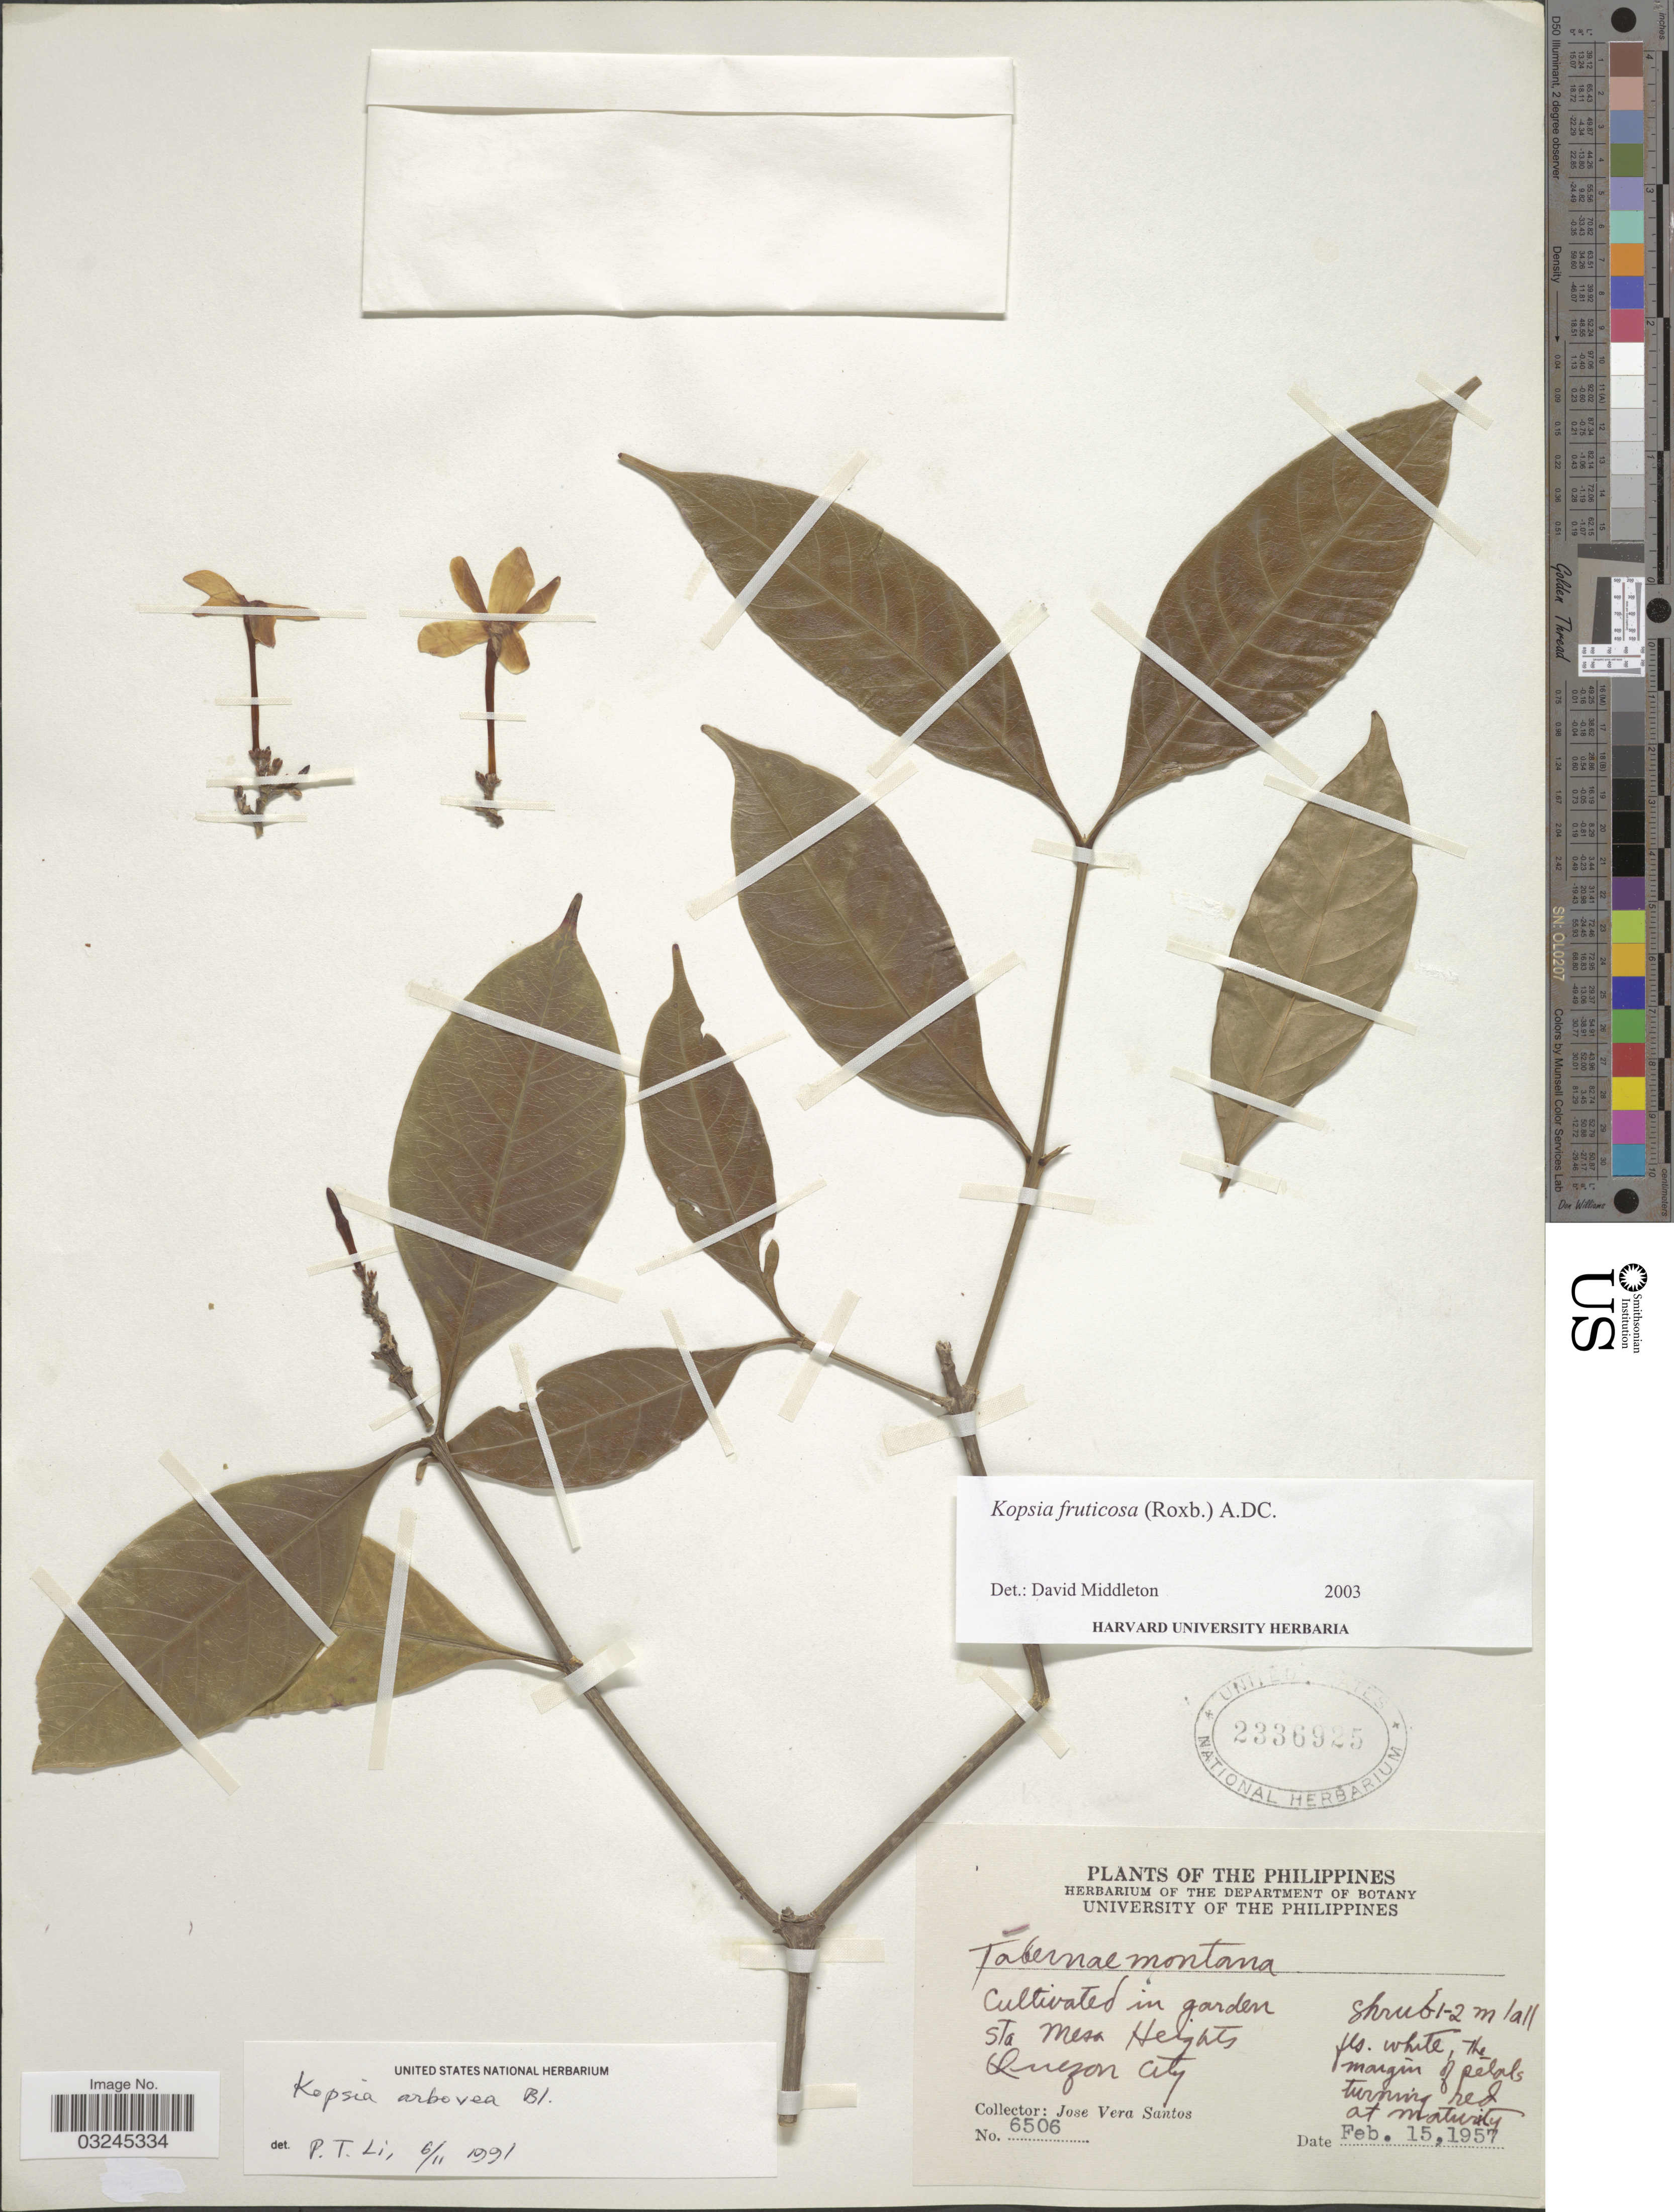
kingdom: Plantae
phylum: Tracheophyta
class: Magnoliopsida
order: Gentianales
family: Apocynaceae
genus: Kopsia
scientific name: Kopsia fruticosa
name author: (Roxb.) A. DC.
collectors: J. Santos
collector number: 6506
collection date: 1957-02-15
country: Philippines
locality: Garden Sta Mesa Heights. Quezon City.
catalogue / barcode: US 2336925